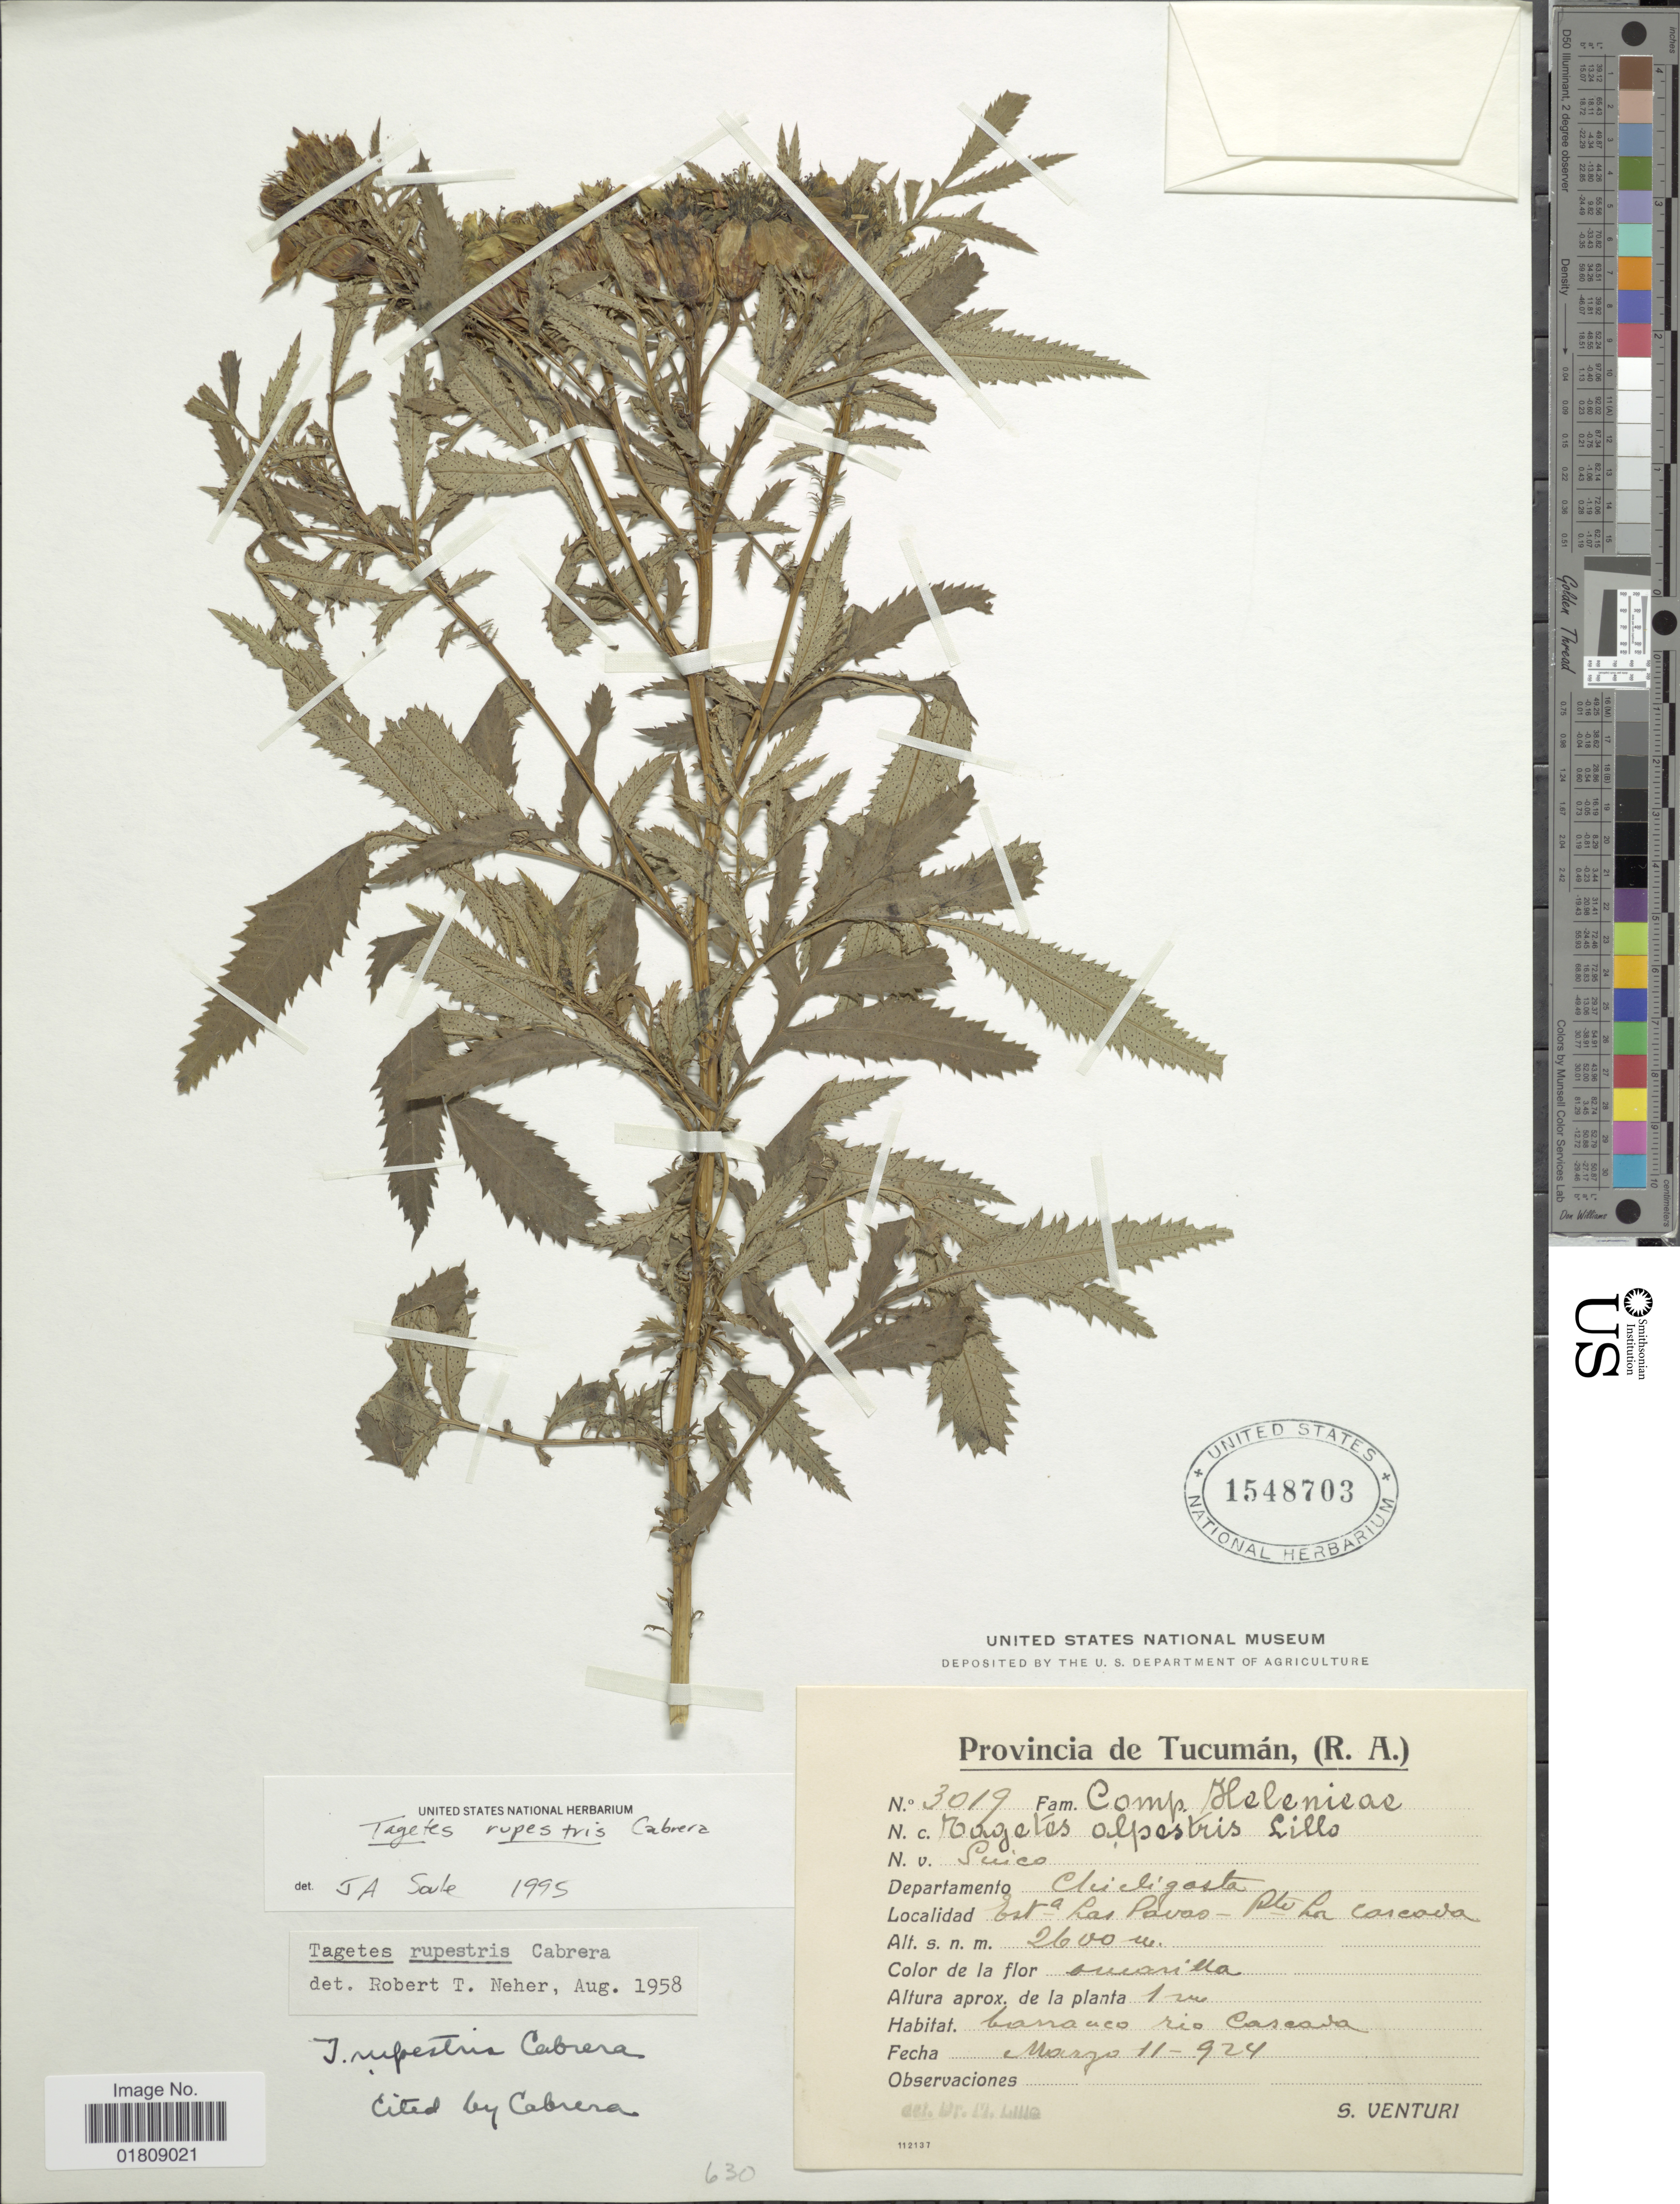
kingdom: Plantae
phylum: Tracheophyta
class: Magnoliopsida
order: Asterales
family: Asteraceae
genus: Tagetes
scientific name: Tagetes rupestris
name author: Cabrera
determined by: Schiavinato, Dario J.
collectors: S. Venturi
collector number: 3019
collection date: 1924-03-11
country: Argentina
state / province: Tucuman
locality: Departamento Chicligasta, Esta Las Pavas, Pte La Cascava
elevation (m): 2600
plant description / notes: Isoparatype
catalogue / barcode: US 1548703